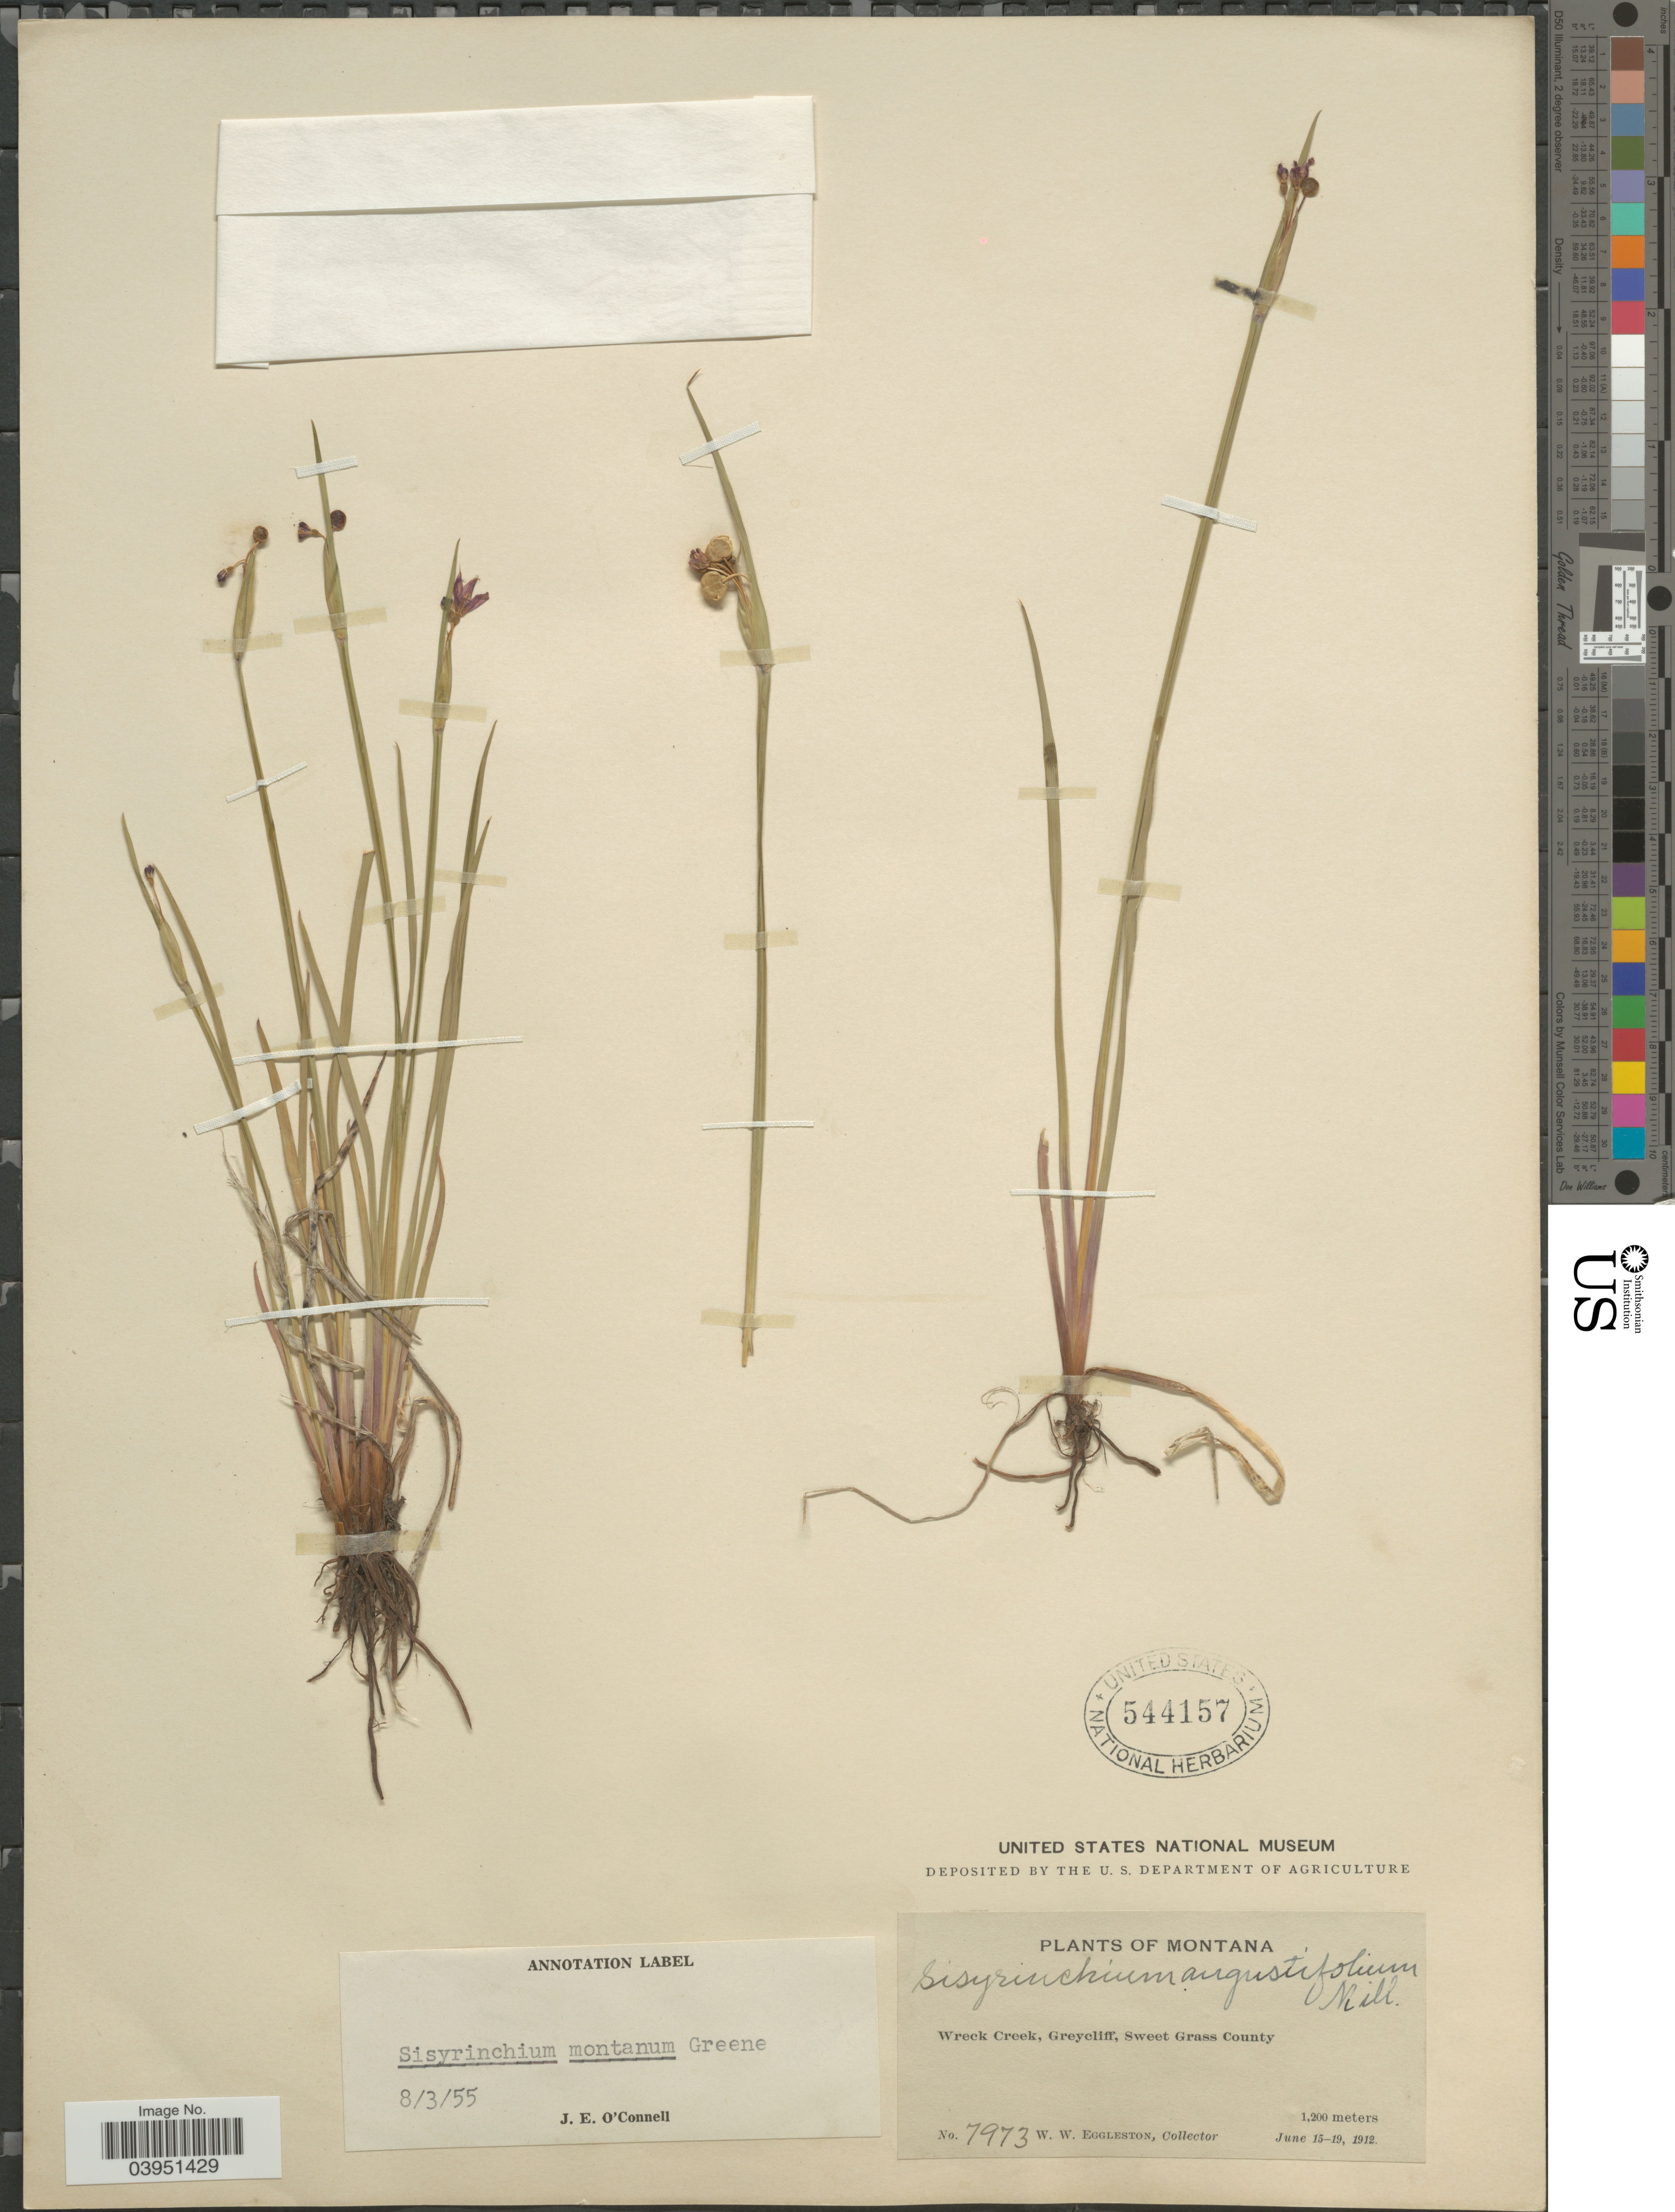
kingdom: Plantae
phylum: Tracheophyta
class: Liliopsida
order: Asparagales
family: Iridaceae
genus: Sisyrinchium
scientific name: Sisyrinchium montanum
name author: Greene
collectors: W. W. Eggleston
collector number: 7973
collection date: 1912-06-15/1912-06-19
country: United States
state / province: Montana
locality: Wreck Creek, Greycliff, Sweet Grass County.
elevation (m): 1200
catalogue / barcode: US 544157